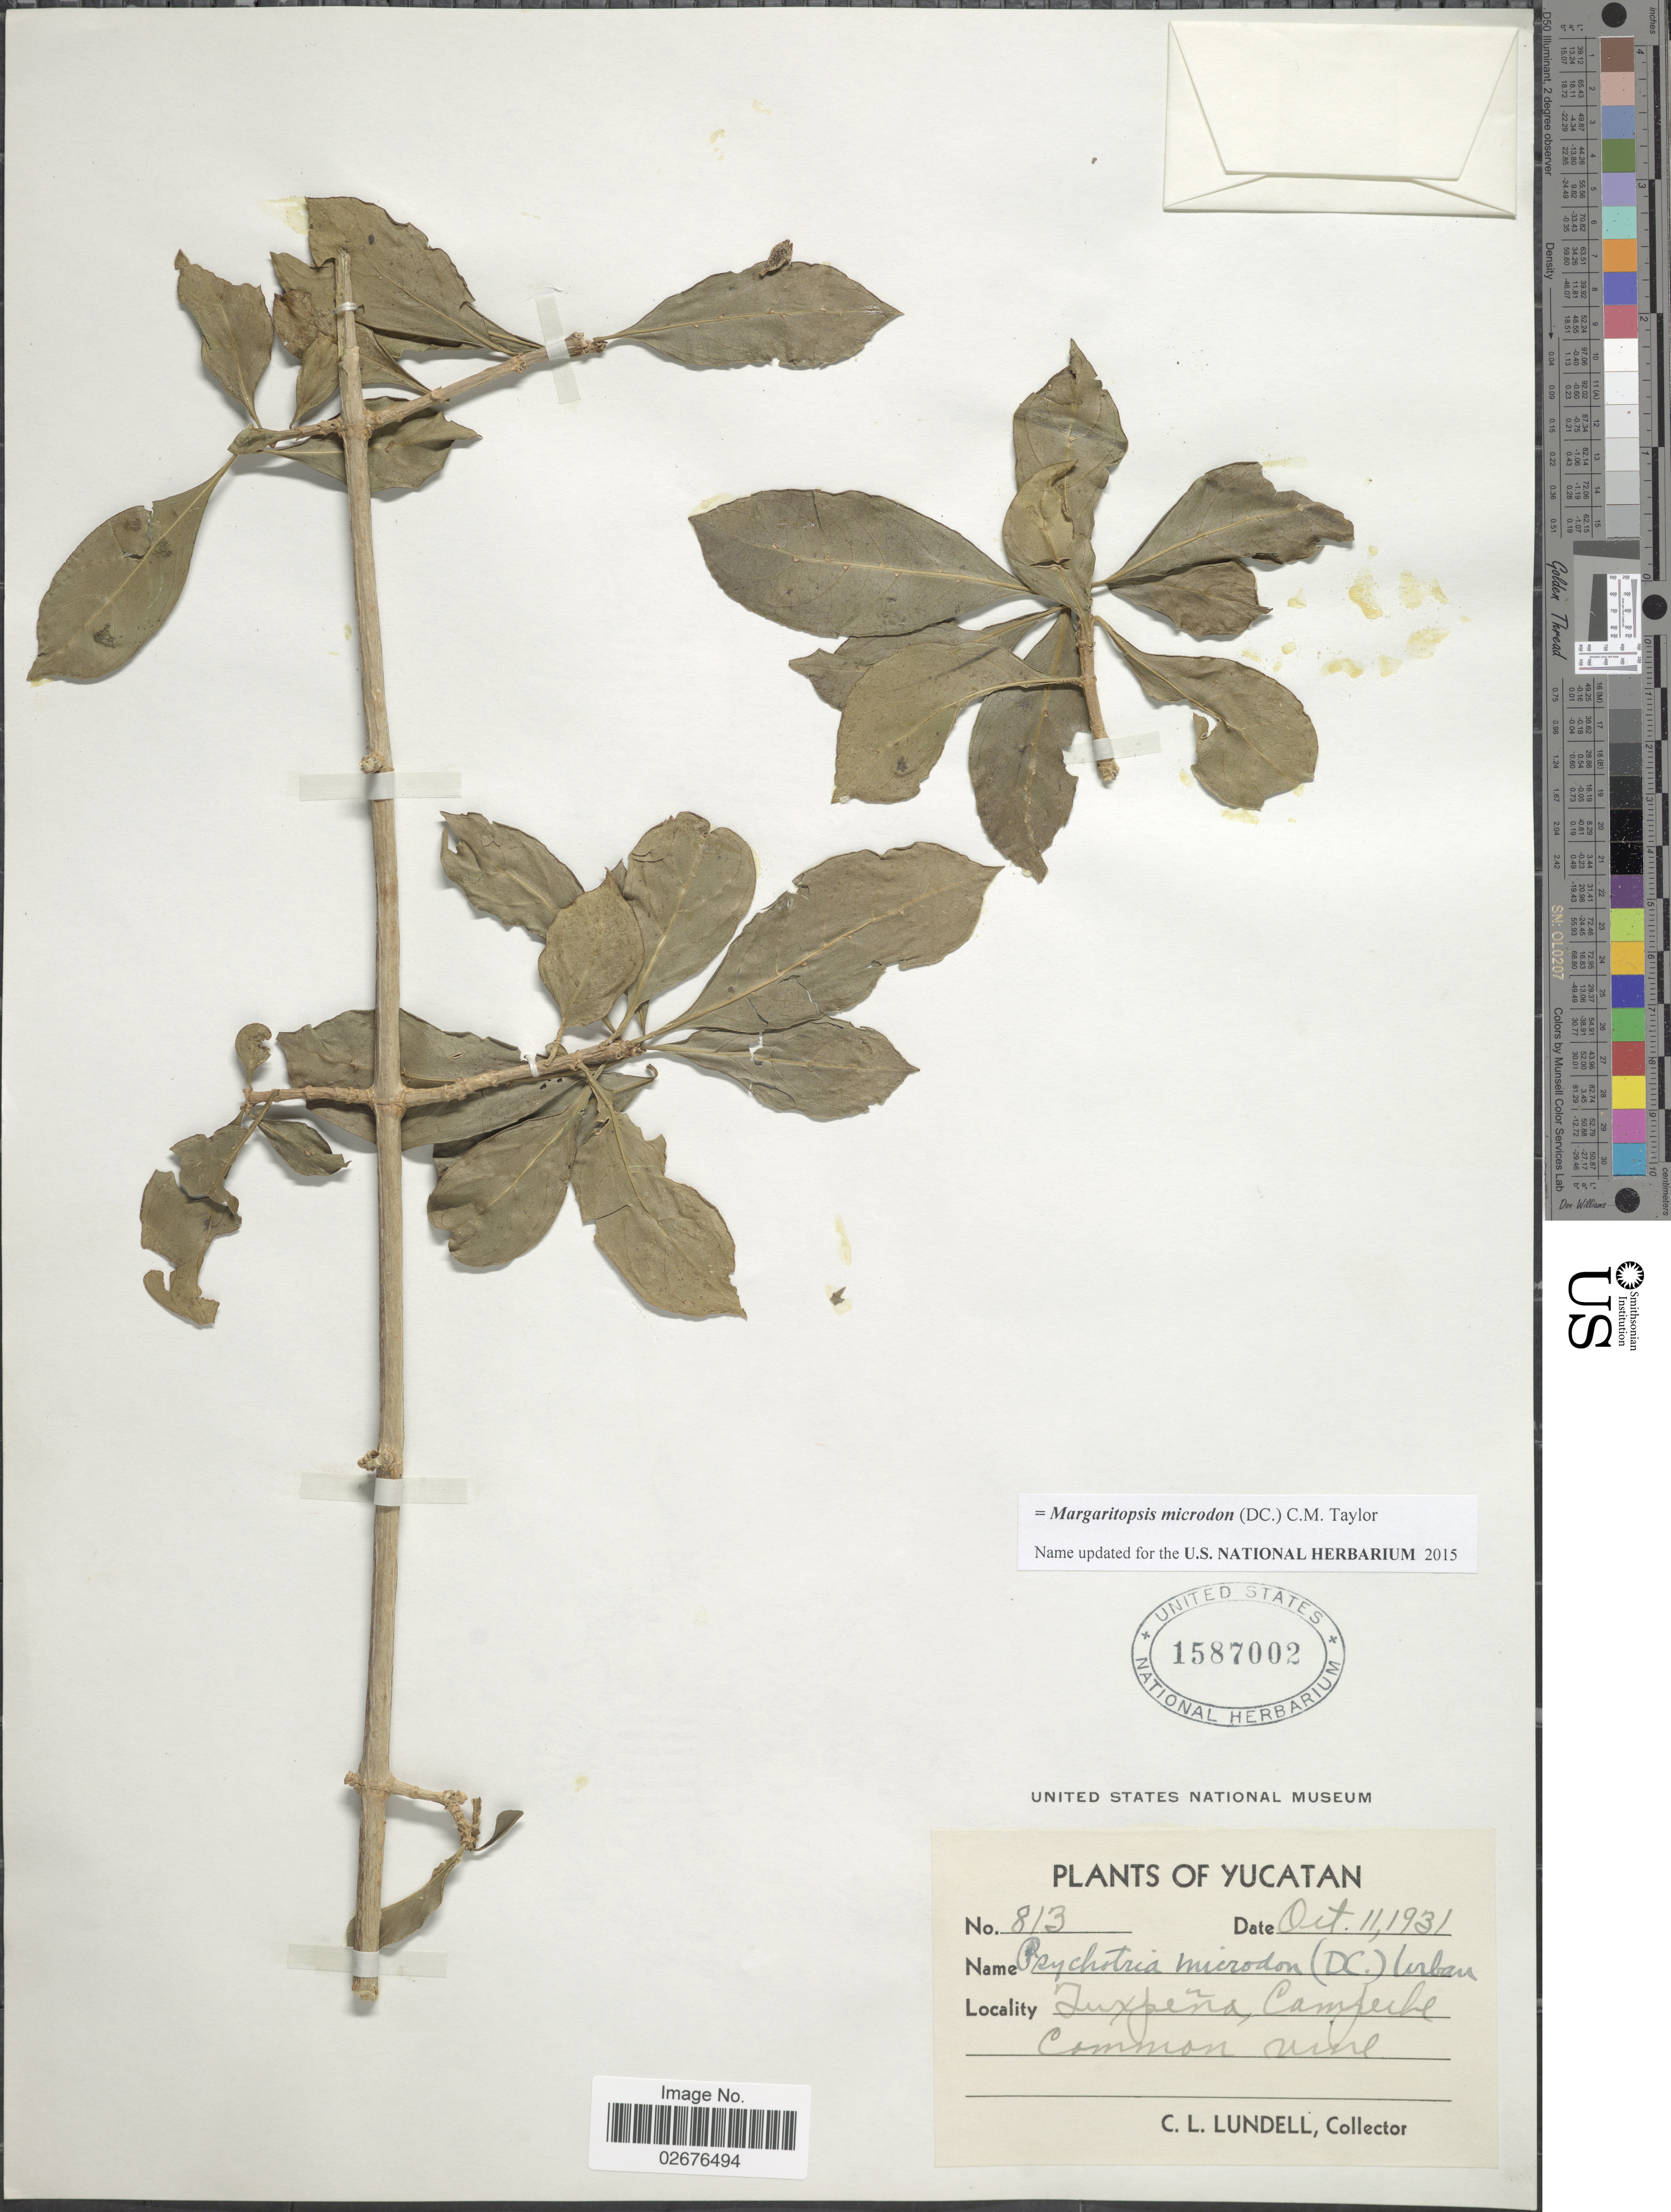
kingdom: Plantae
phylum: Tracheophyta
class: Magnoliopsida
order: Gentianales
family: Rubiaceae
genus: Margaritopsis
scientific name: Margaritopsis microdon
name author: (DC.) C.M. Taylor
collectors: C. L. Lundell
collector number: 813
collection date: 1931-10-11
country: Mexico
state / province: Campeche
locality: Tuxpena, Campeche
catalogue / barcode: US 1587002